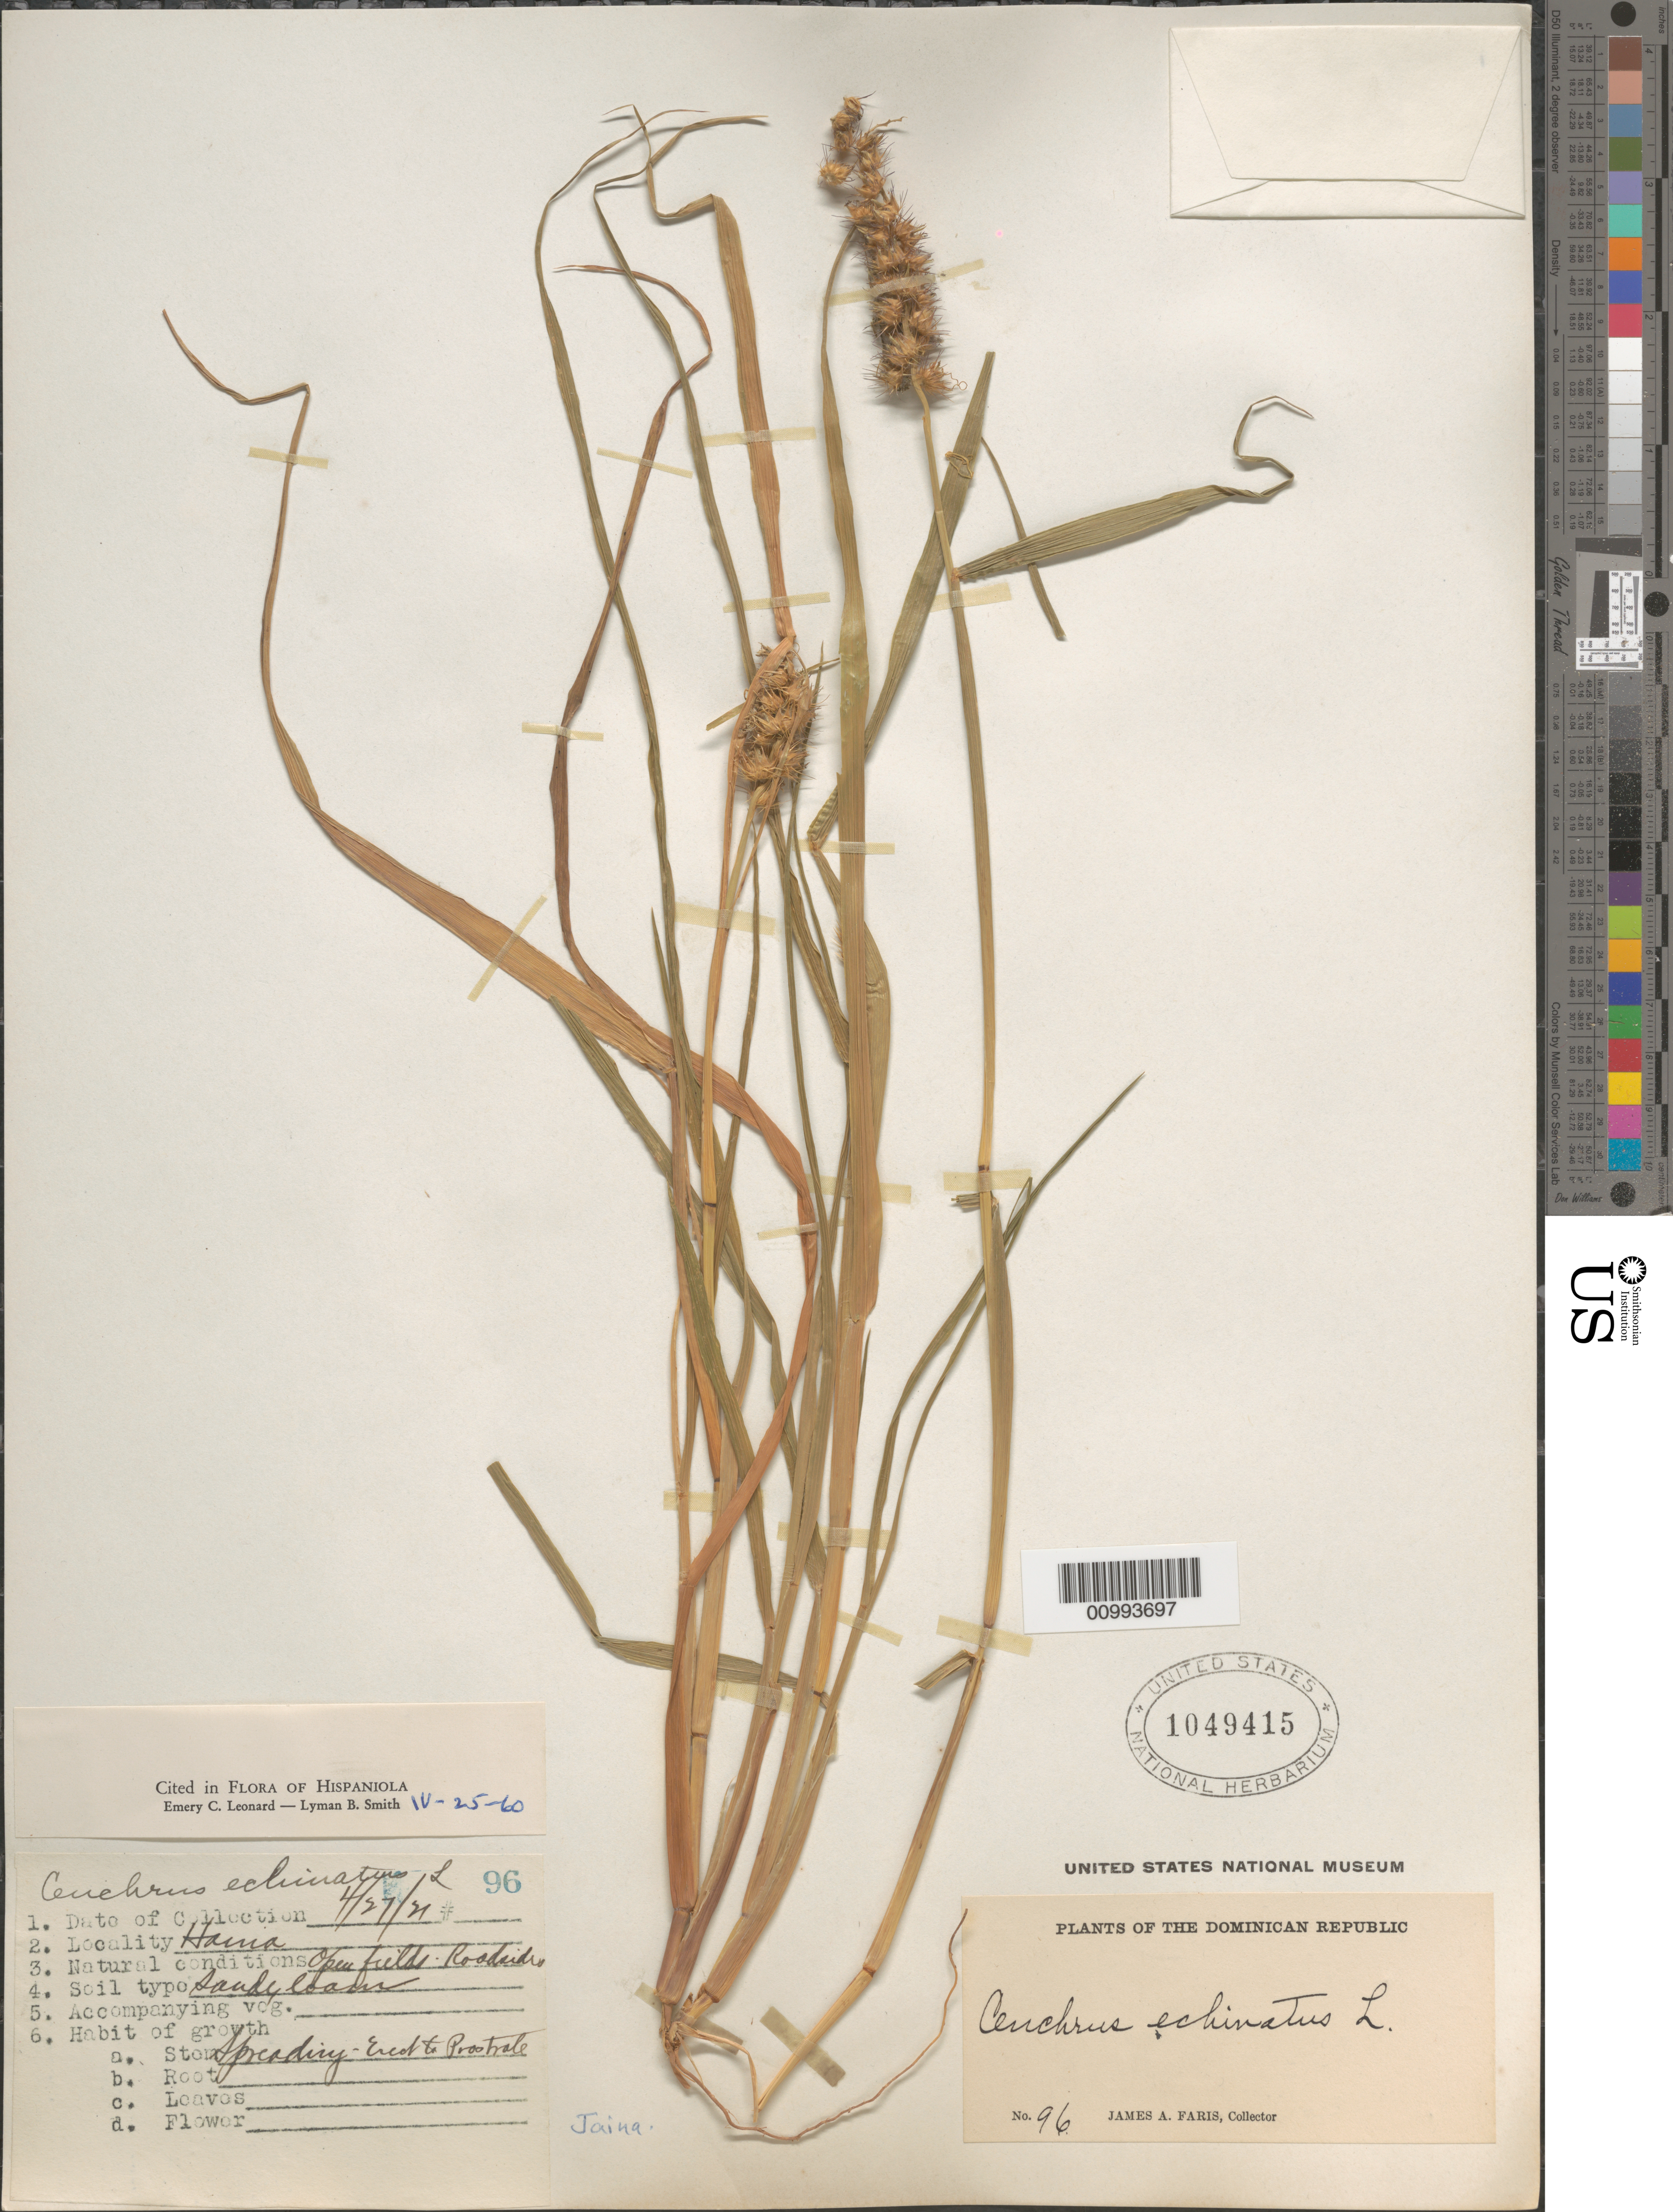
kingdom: Plantae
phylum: Tracheophyta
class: Liliopsida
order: Poales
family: Poaceae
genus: Cenchrus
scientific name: Cenchrus echinatus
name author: L.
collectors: J. Faris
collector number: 96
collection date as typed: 27 Apr 1921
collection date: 1921-04-27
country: Dominican Republic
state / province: San Cristóbal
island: Hispaniola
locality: Haina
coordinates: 0 N, 0 E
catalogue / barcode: US 1049415